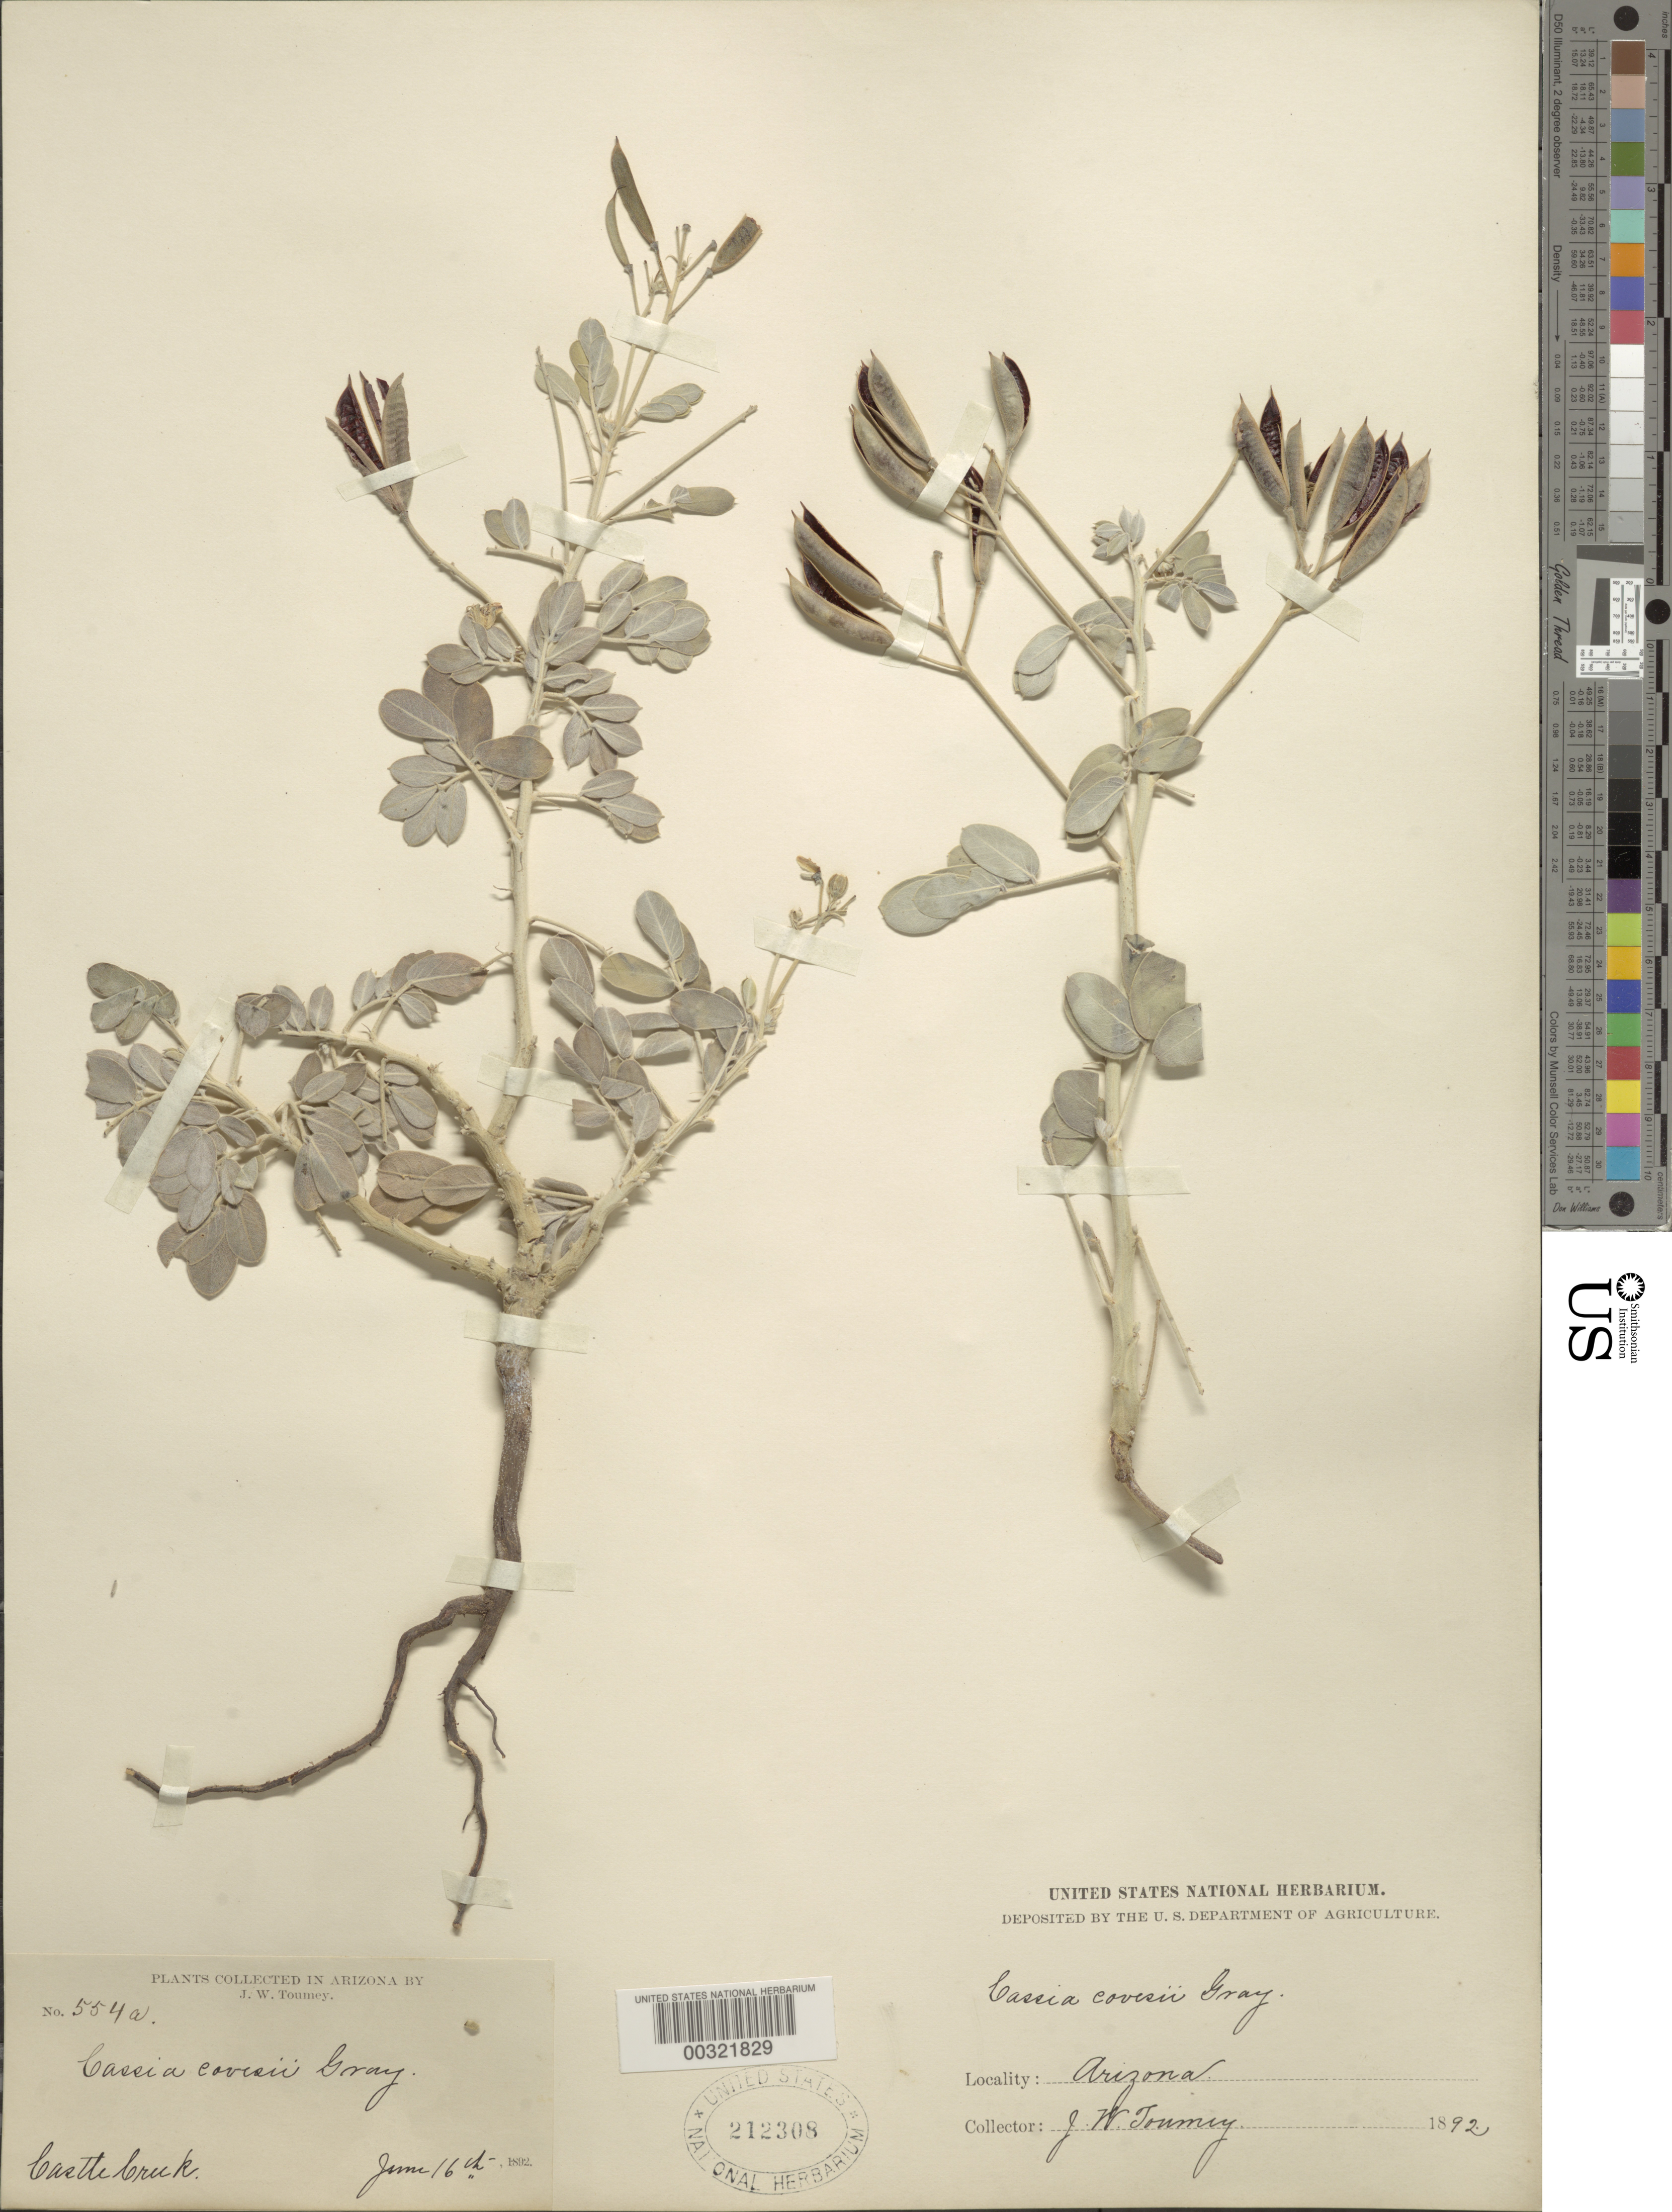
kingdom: Plantae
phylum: Tracheophyta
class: Magnoliopsida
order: Fabales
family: Fabaceae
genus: Senna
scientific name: Senna covesii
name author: (A. Gray) H.S. Irwin & Barneby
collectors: J. W. Toumey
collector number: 554a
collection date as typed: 16 Jun 1892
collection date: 1892-06-16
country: United States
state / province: Arizona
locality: Castle creek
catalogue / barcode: US 212308